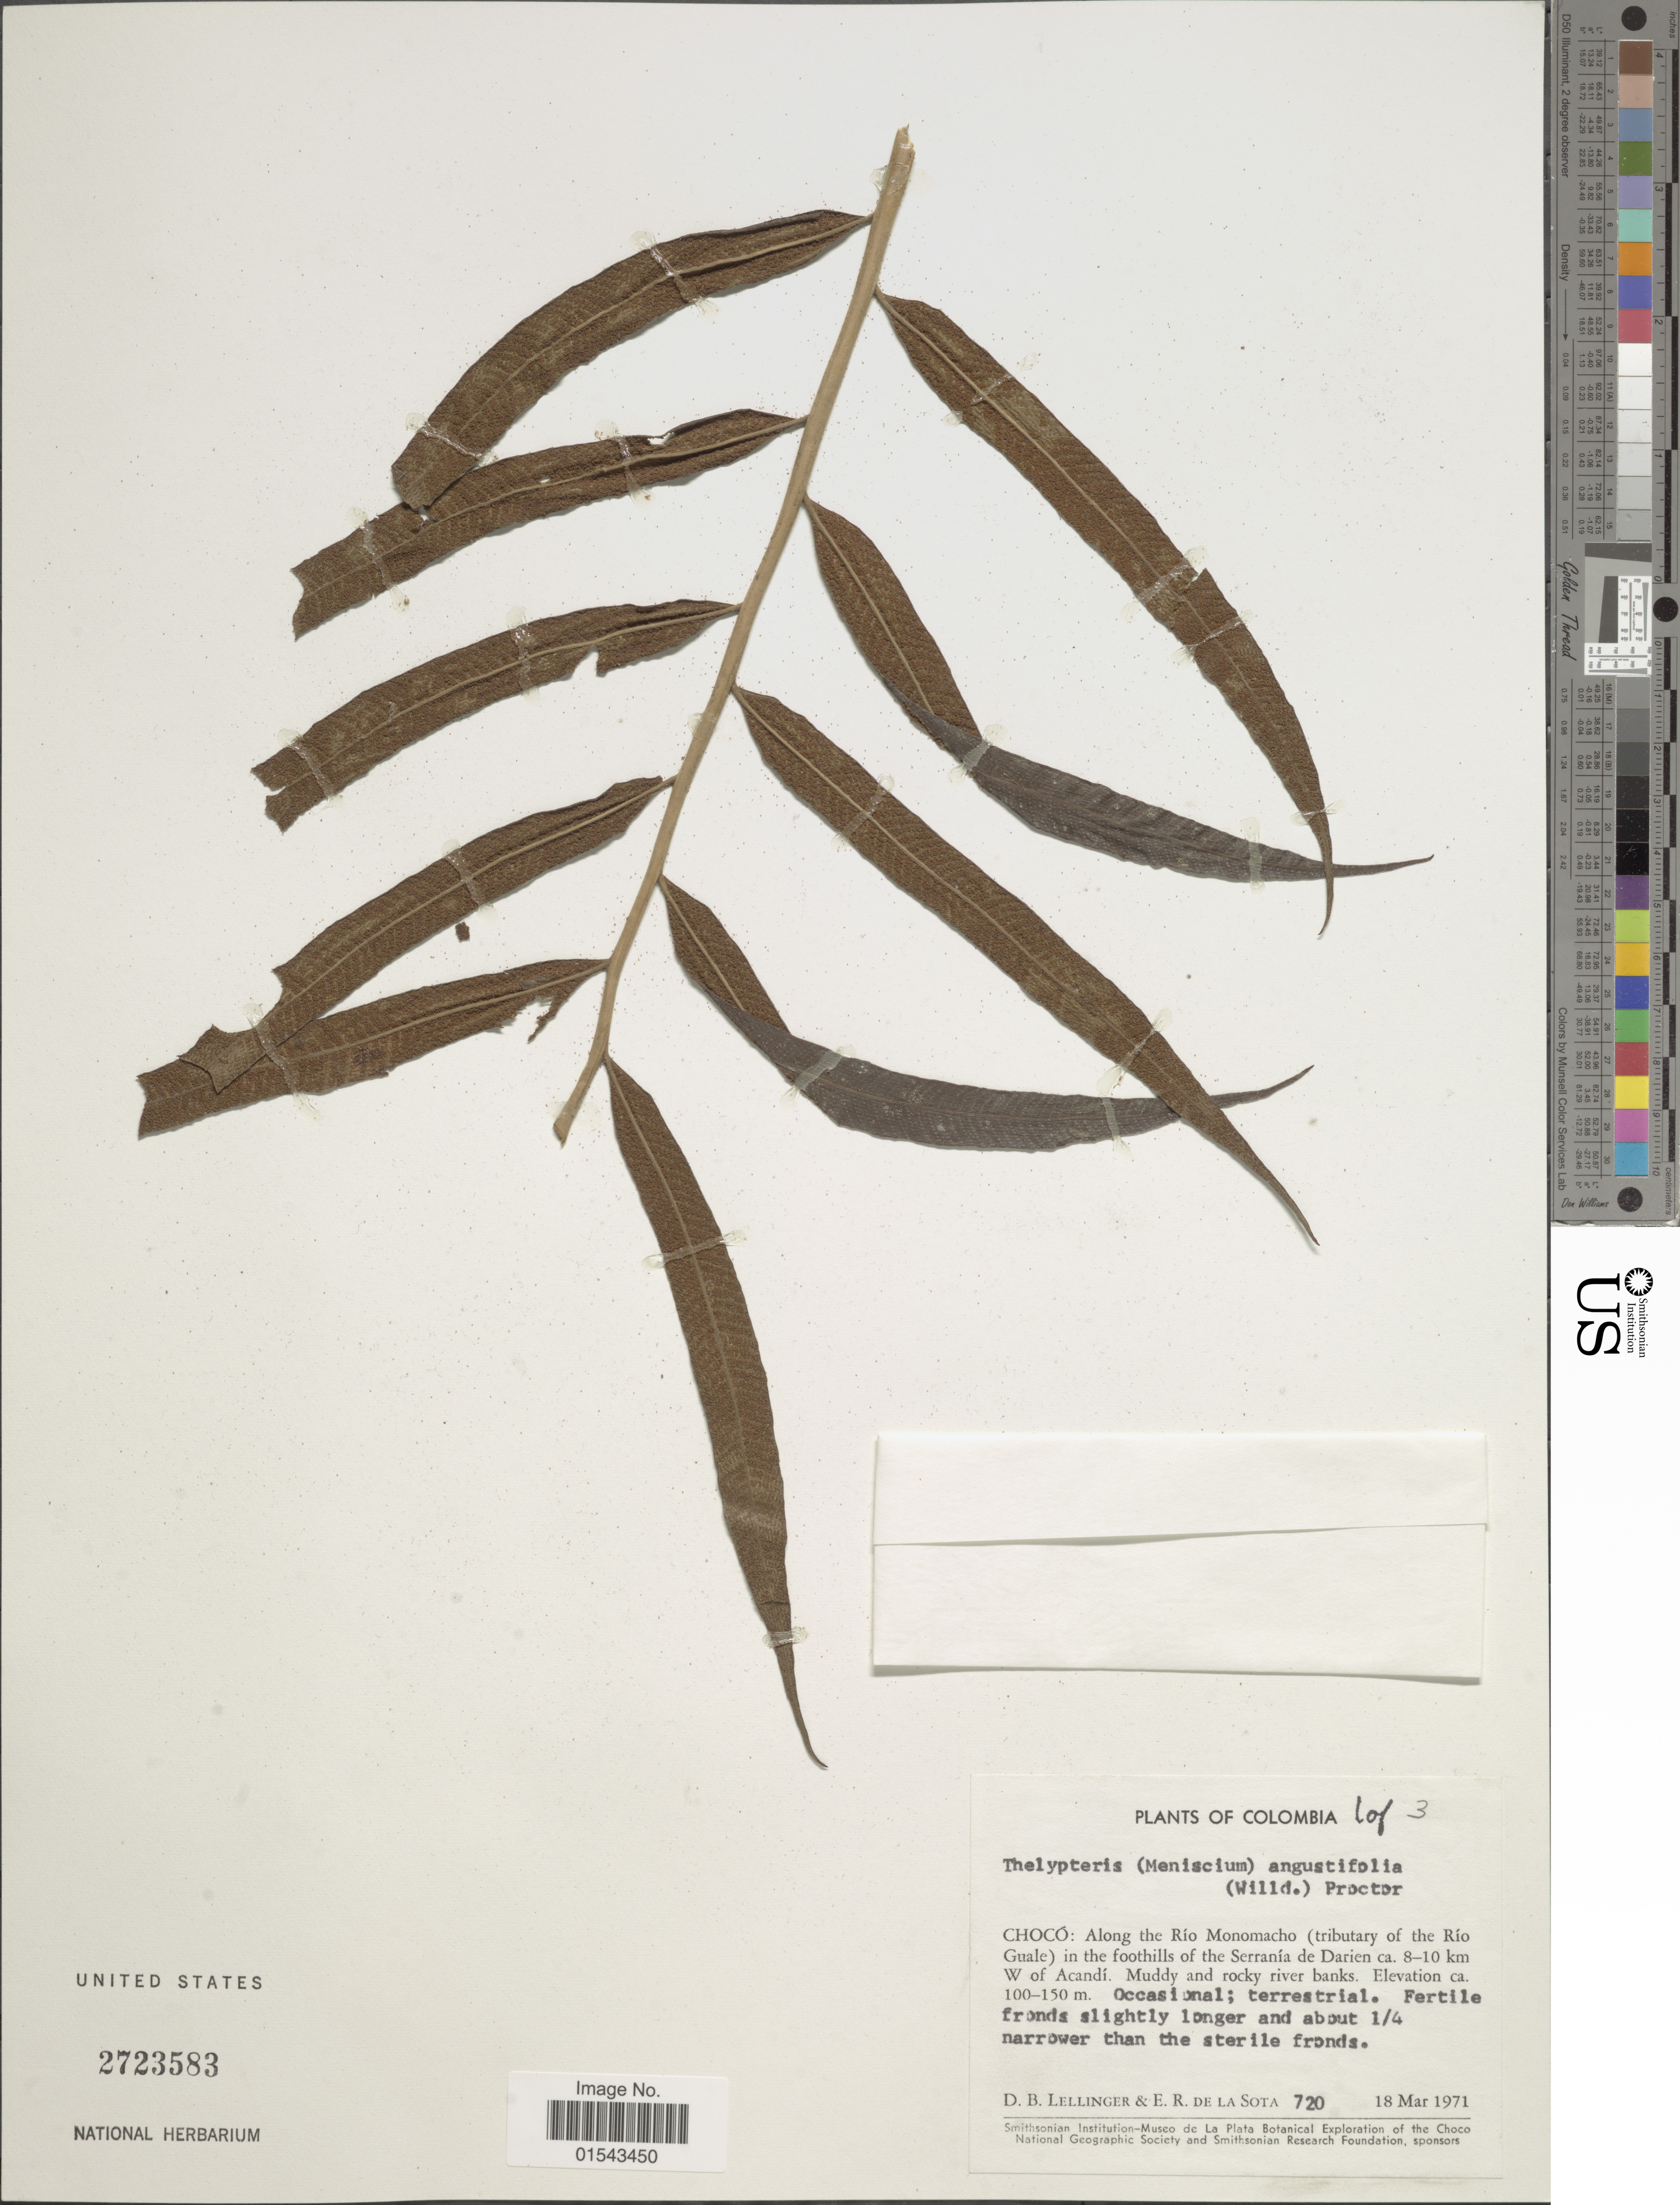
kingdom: Plantae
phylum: Tracheophyta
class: Polypodiopsida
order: Polypodiales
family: Thelypteridaceae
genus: Meniscium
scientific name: Meniscium angustifolium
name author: Willd.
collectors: D. B. Lellinger & E. R. de la Sota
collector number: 720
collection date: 1971-03-18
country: Colombia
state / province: Chocó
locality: Along the Río Monomacho (tributary of the Río Guale) in the foothills of the Serranía de Darien ca. 8-10 km W of Acandí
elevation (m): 100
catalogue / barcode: US 2723583